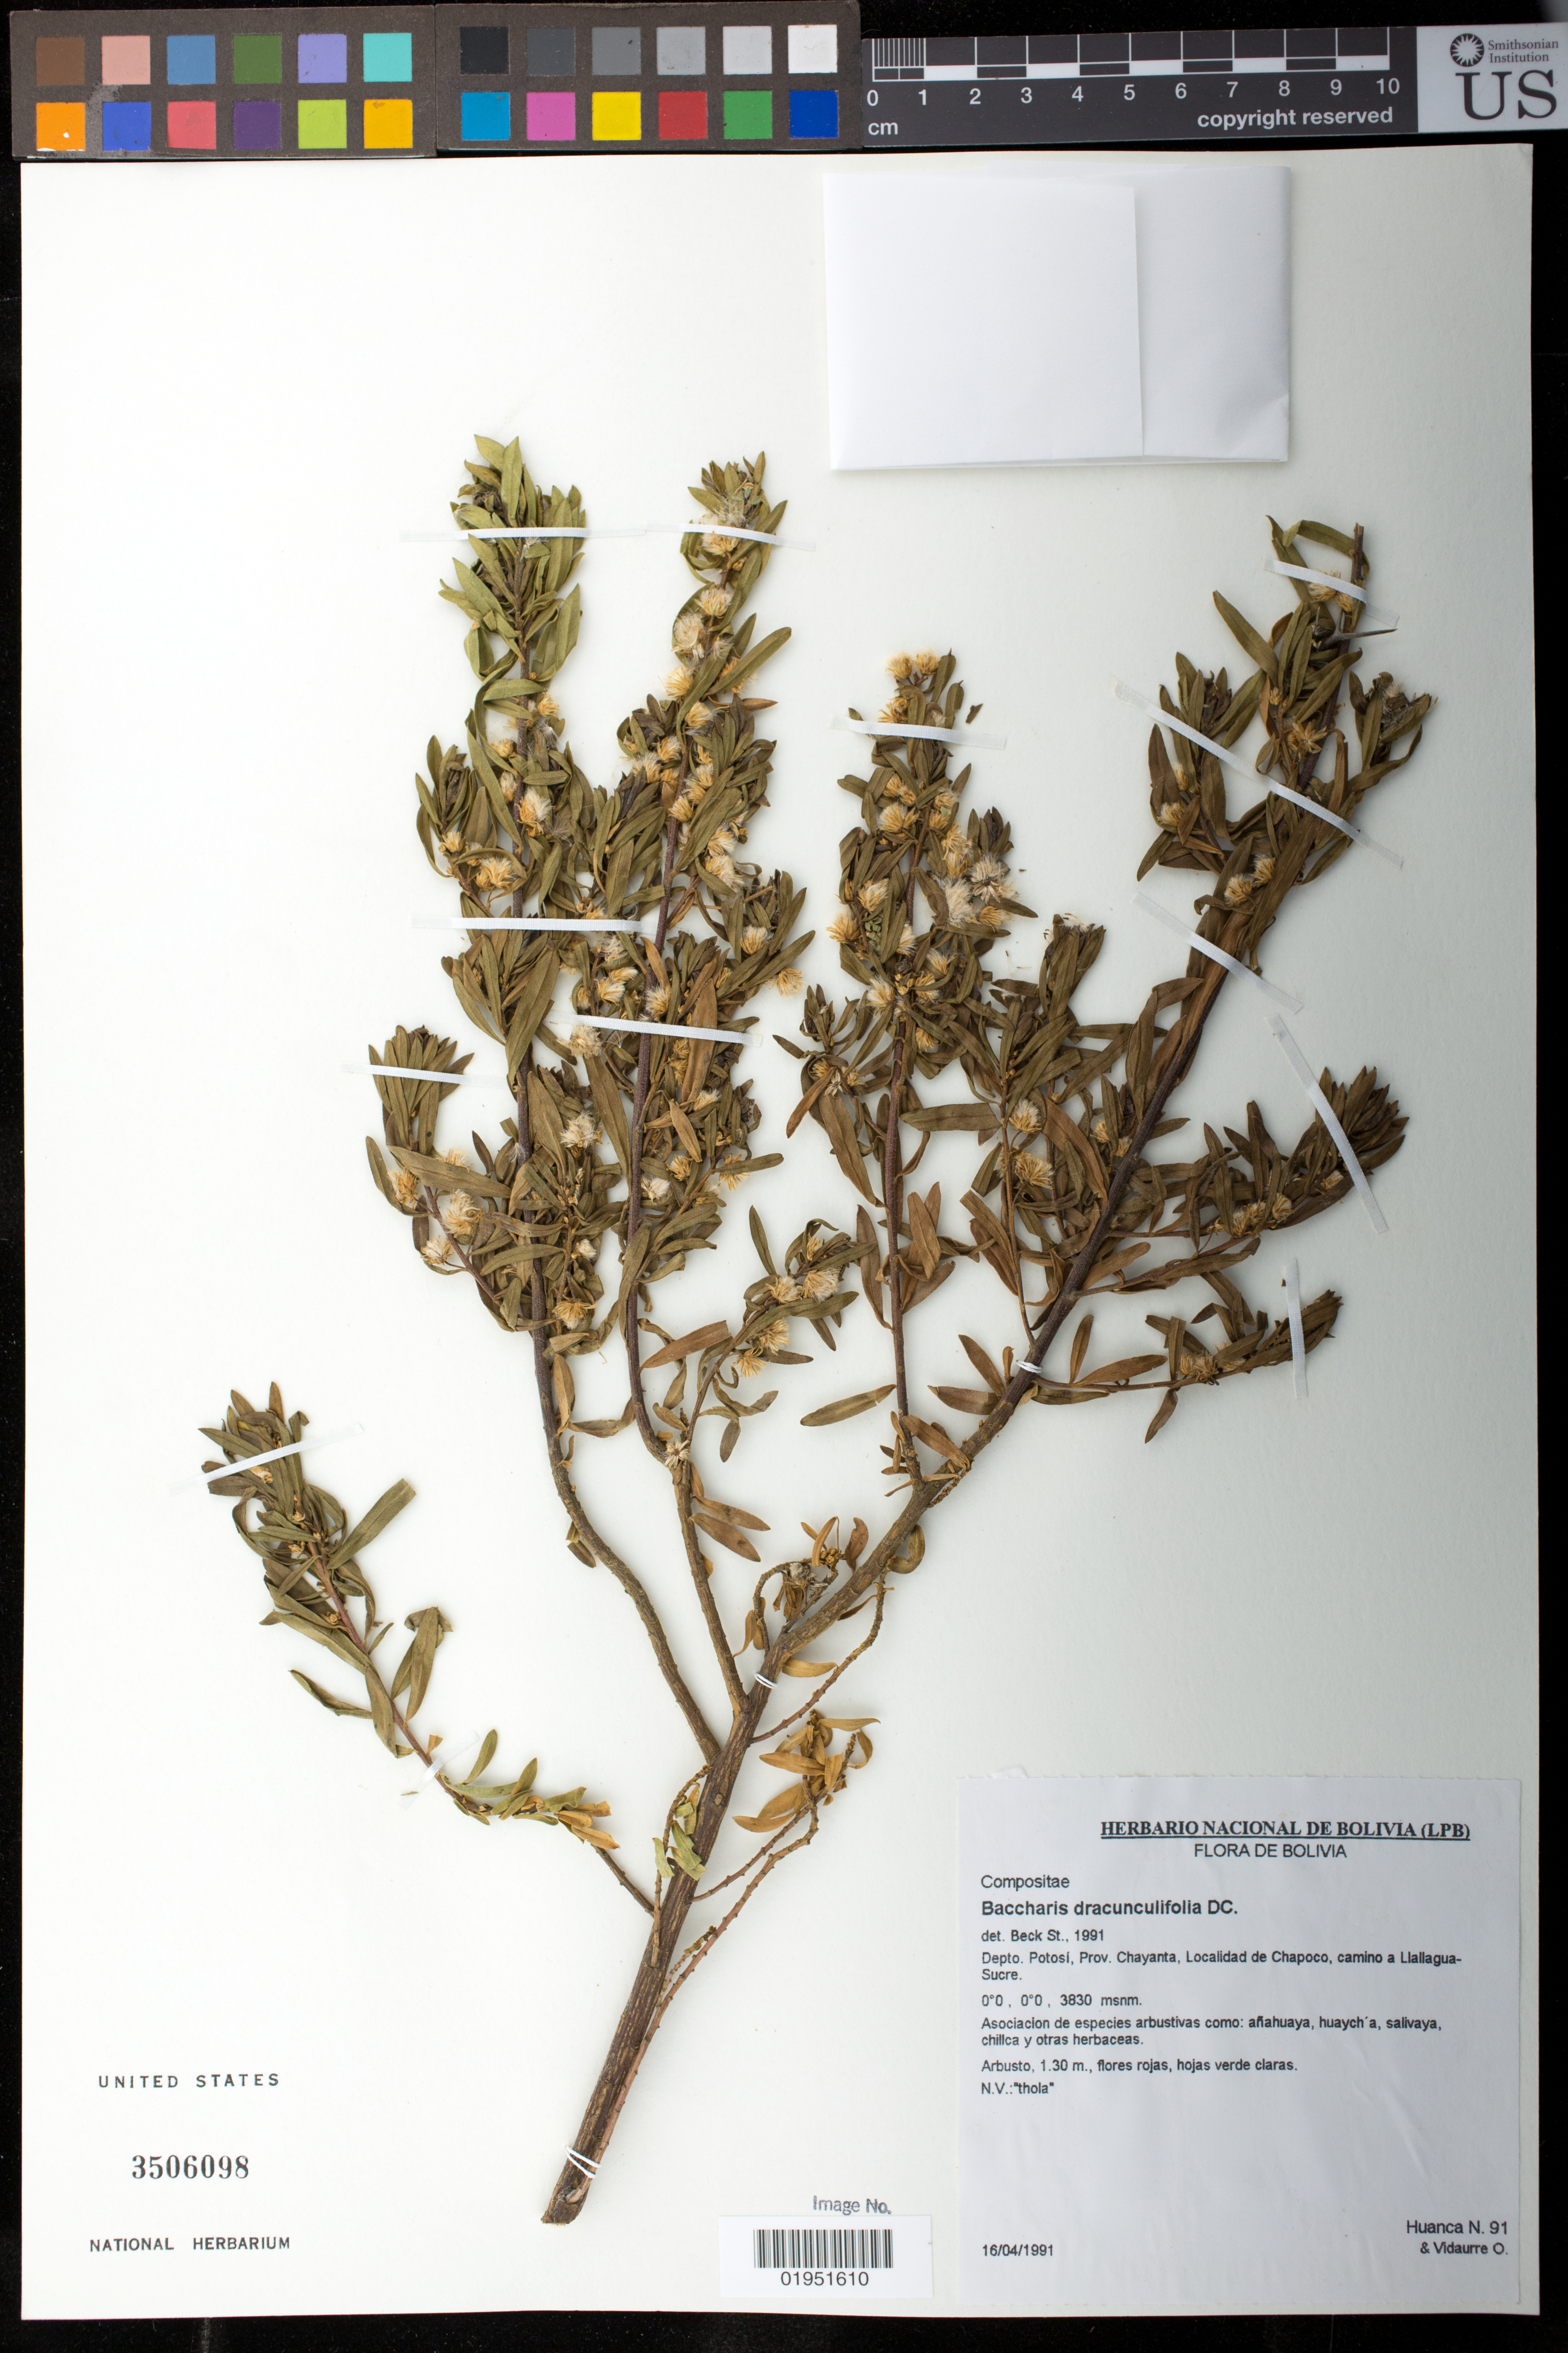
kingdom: Plantae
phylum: Tracheophyta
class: Magnoliopsida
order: Asterales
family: Asteraceae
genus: Baccharis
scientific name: Baccharis dracunculifolia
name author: DC.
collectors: N. Huanca & O. Vidaurre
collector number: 91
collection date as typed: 16 Apr 1991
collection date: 1991-04-16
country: Bolivia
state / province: Potosi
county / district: Chayanta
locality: Localidad de Chapoco, camino a Llallagua-Sucre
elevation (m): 3830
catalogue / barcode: US 3506098